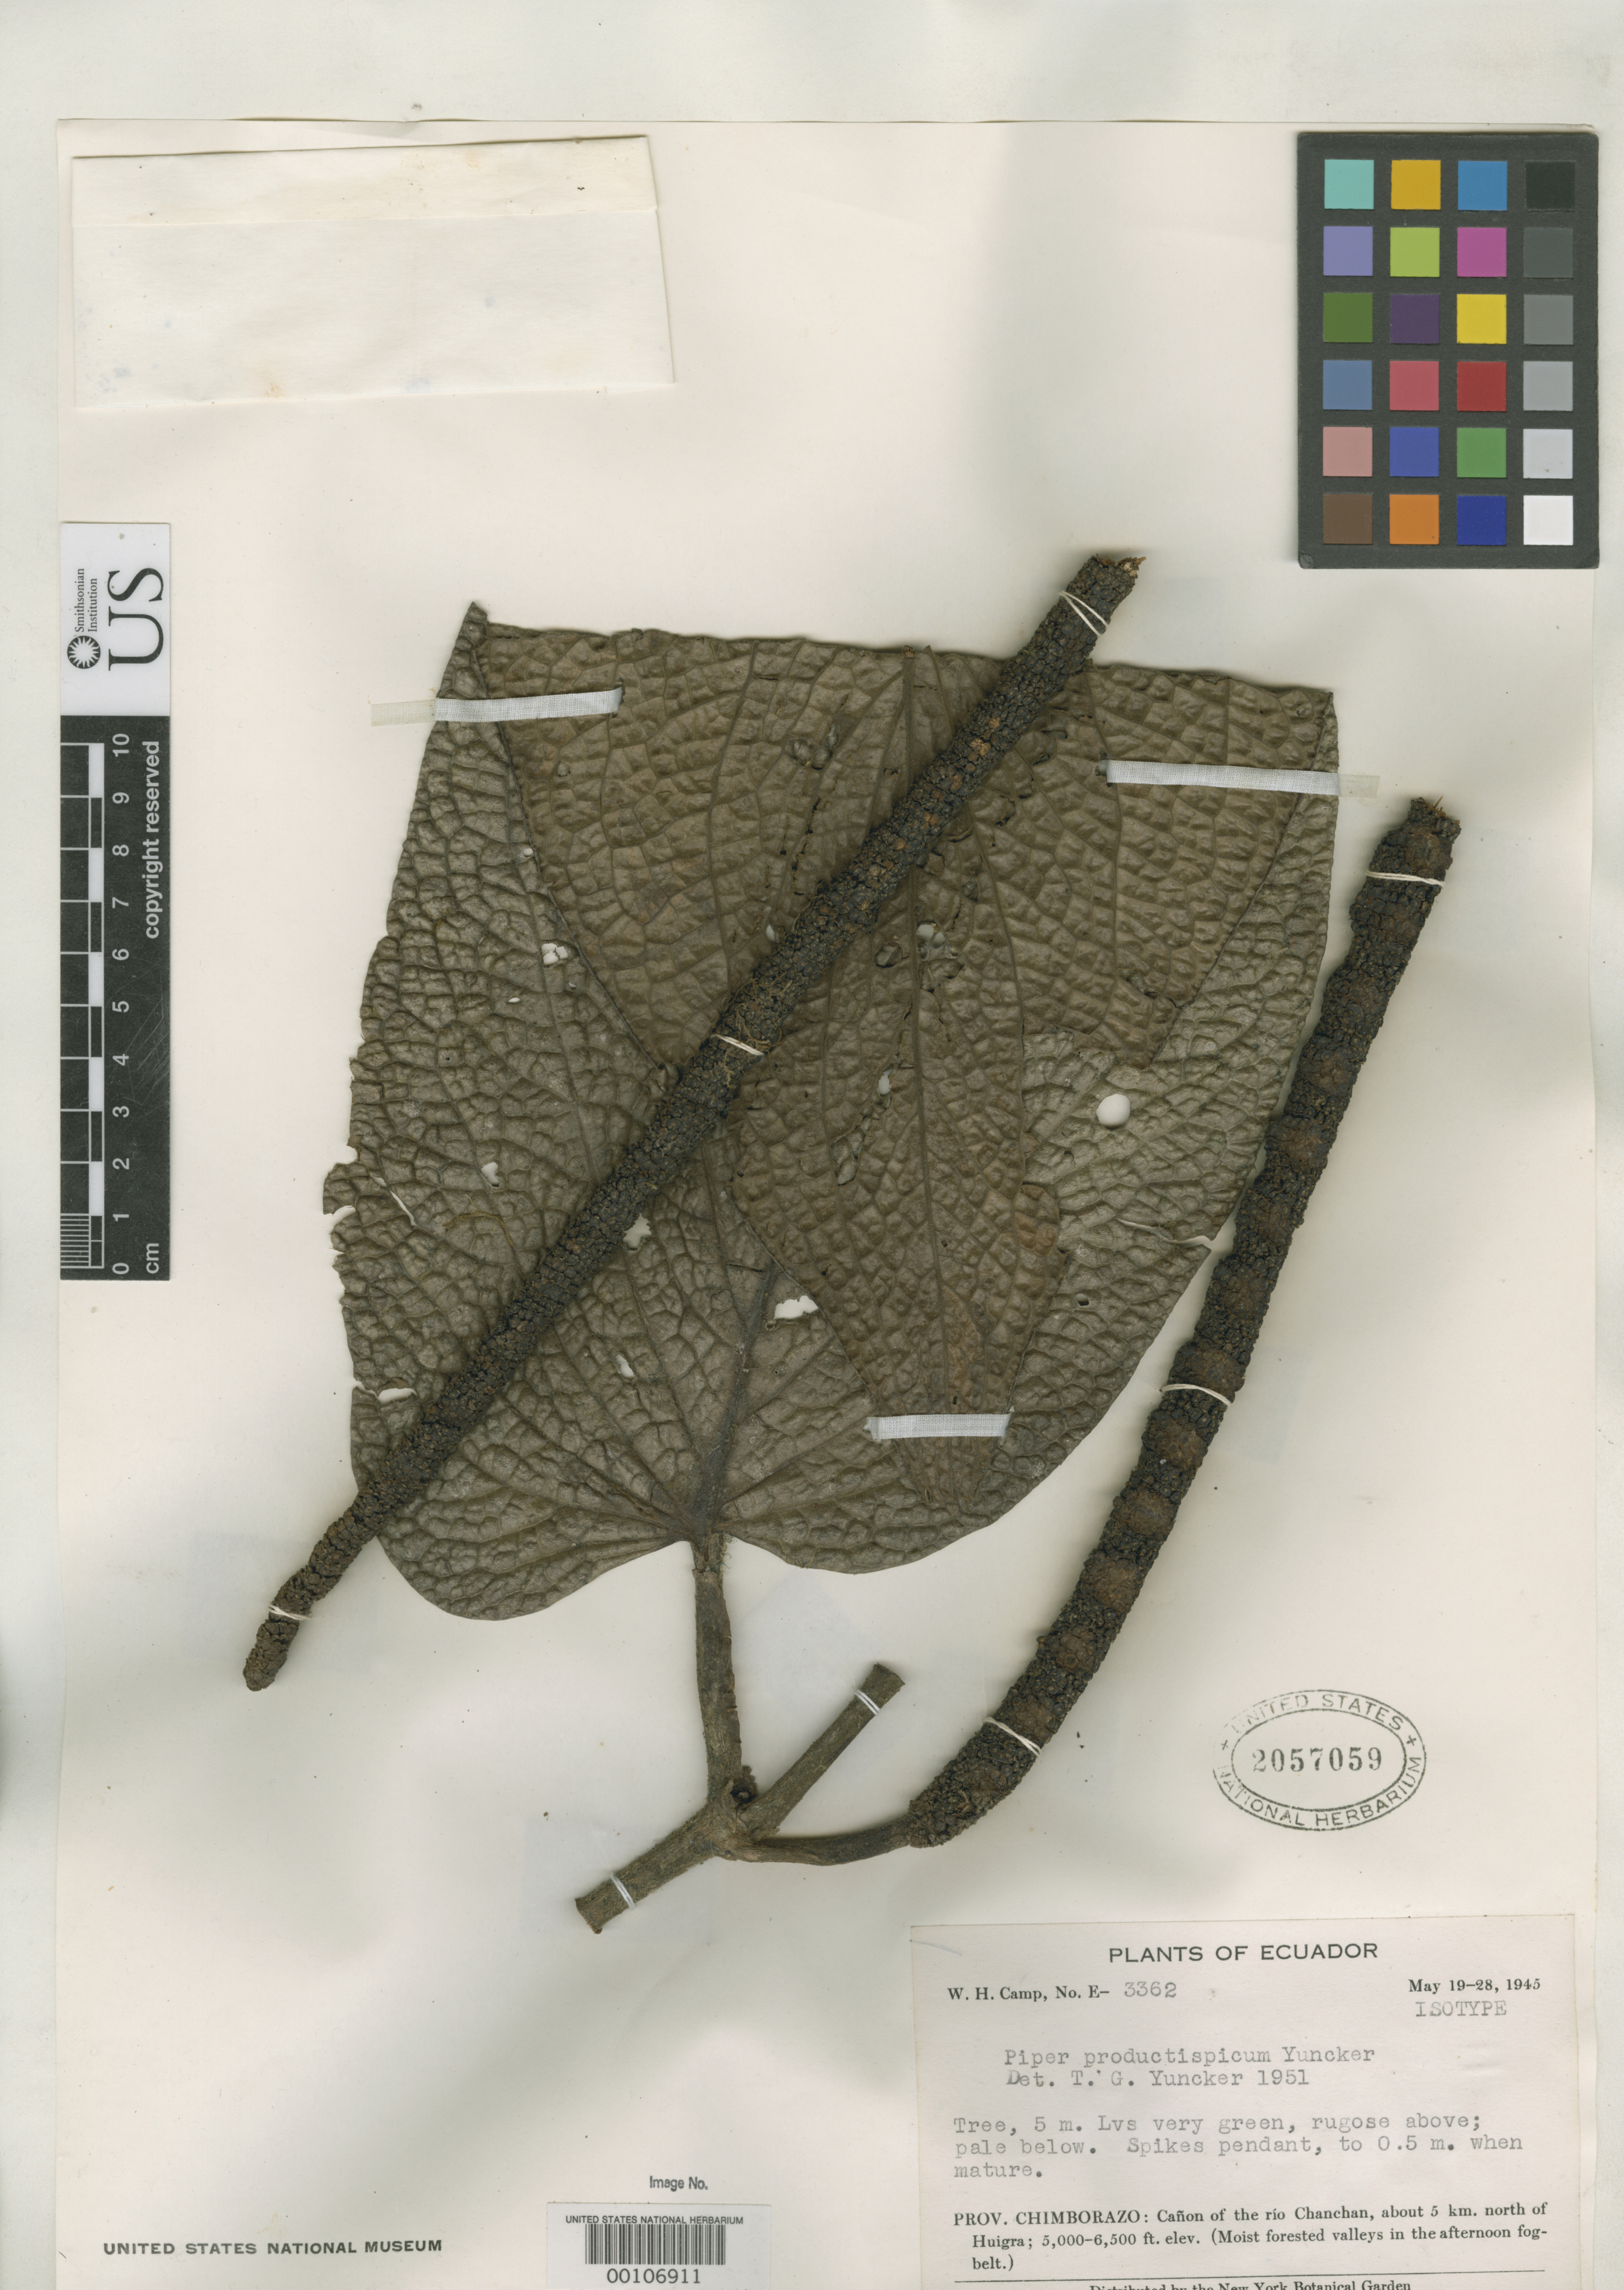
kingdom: Plantae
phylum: Tracheophyta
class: Magnoliopsida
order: Piperales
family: Piperaceae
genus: Piper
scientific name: Piper productispicum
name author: Yunck.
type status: Isotype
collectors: W. H. Camp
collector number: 3362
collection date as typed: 19 May 1945 to 28 May 1945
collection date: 1945-05-19/1945-05-28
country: Ecuador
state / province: Chimborazo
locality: Prov. Chimborazo: cañon of the rio Chanchan, about 5 km north of Huigra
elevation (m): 1524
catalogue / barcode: US 2057059